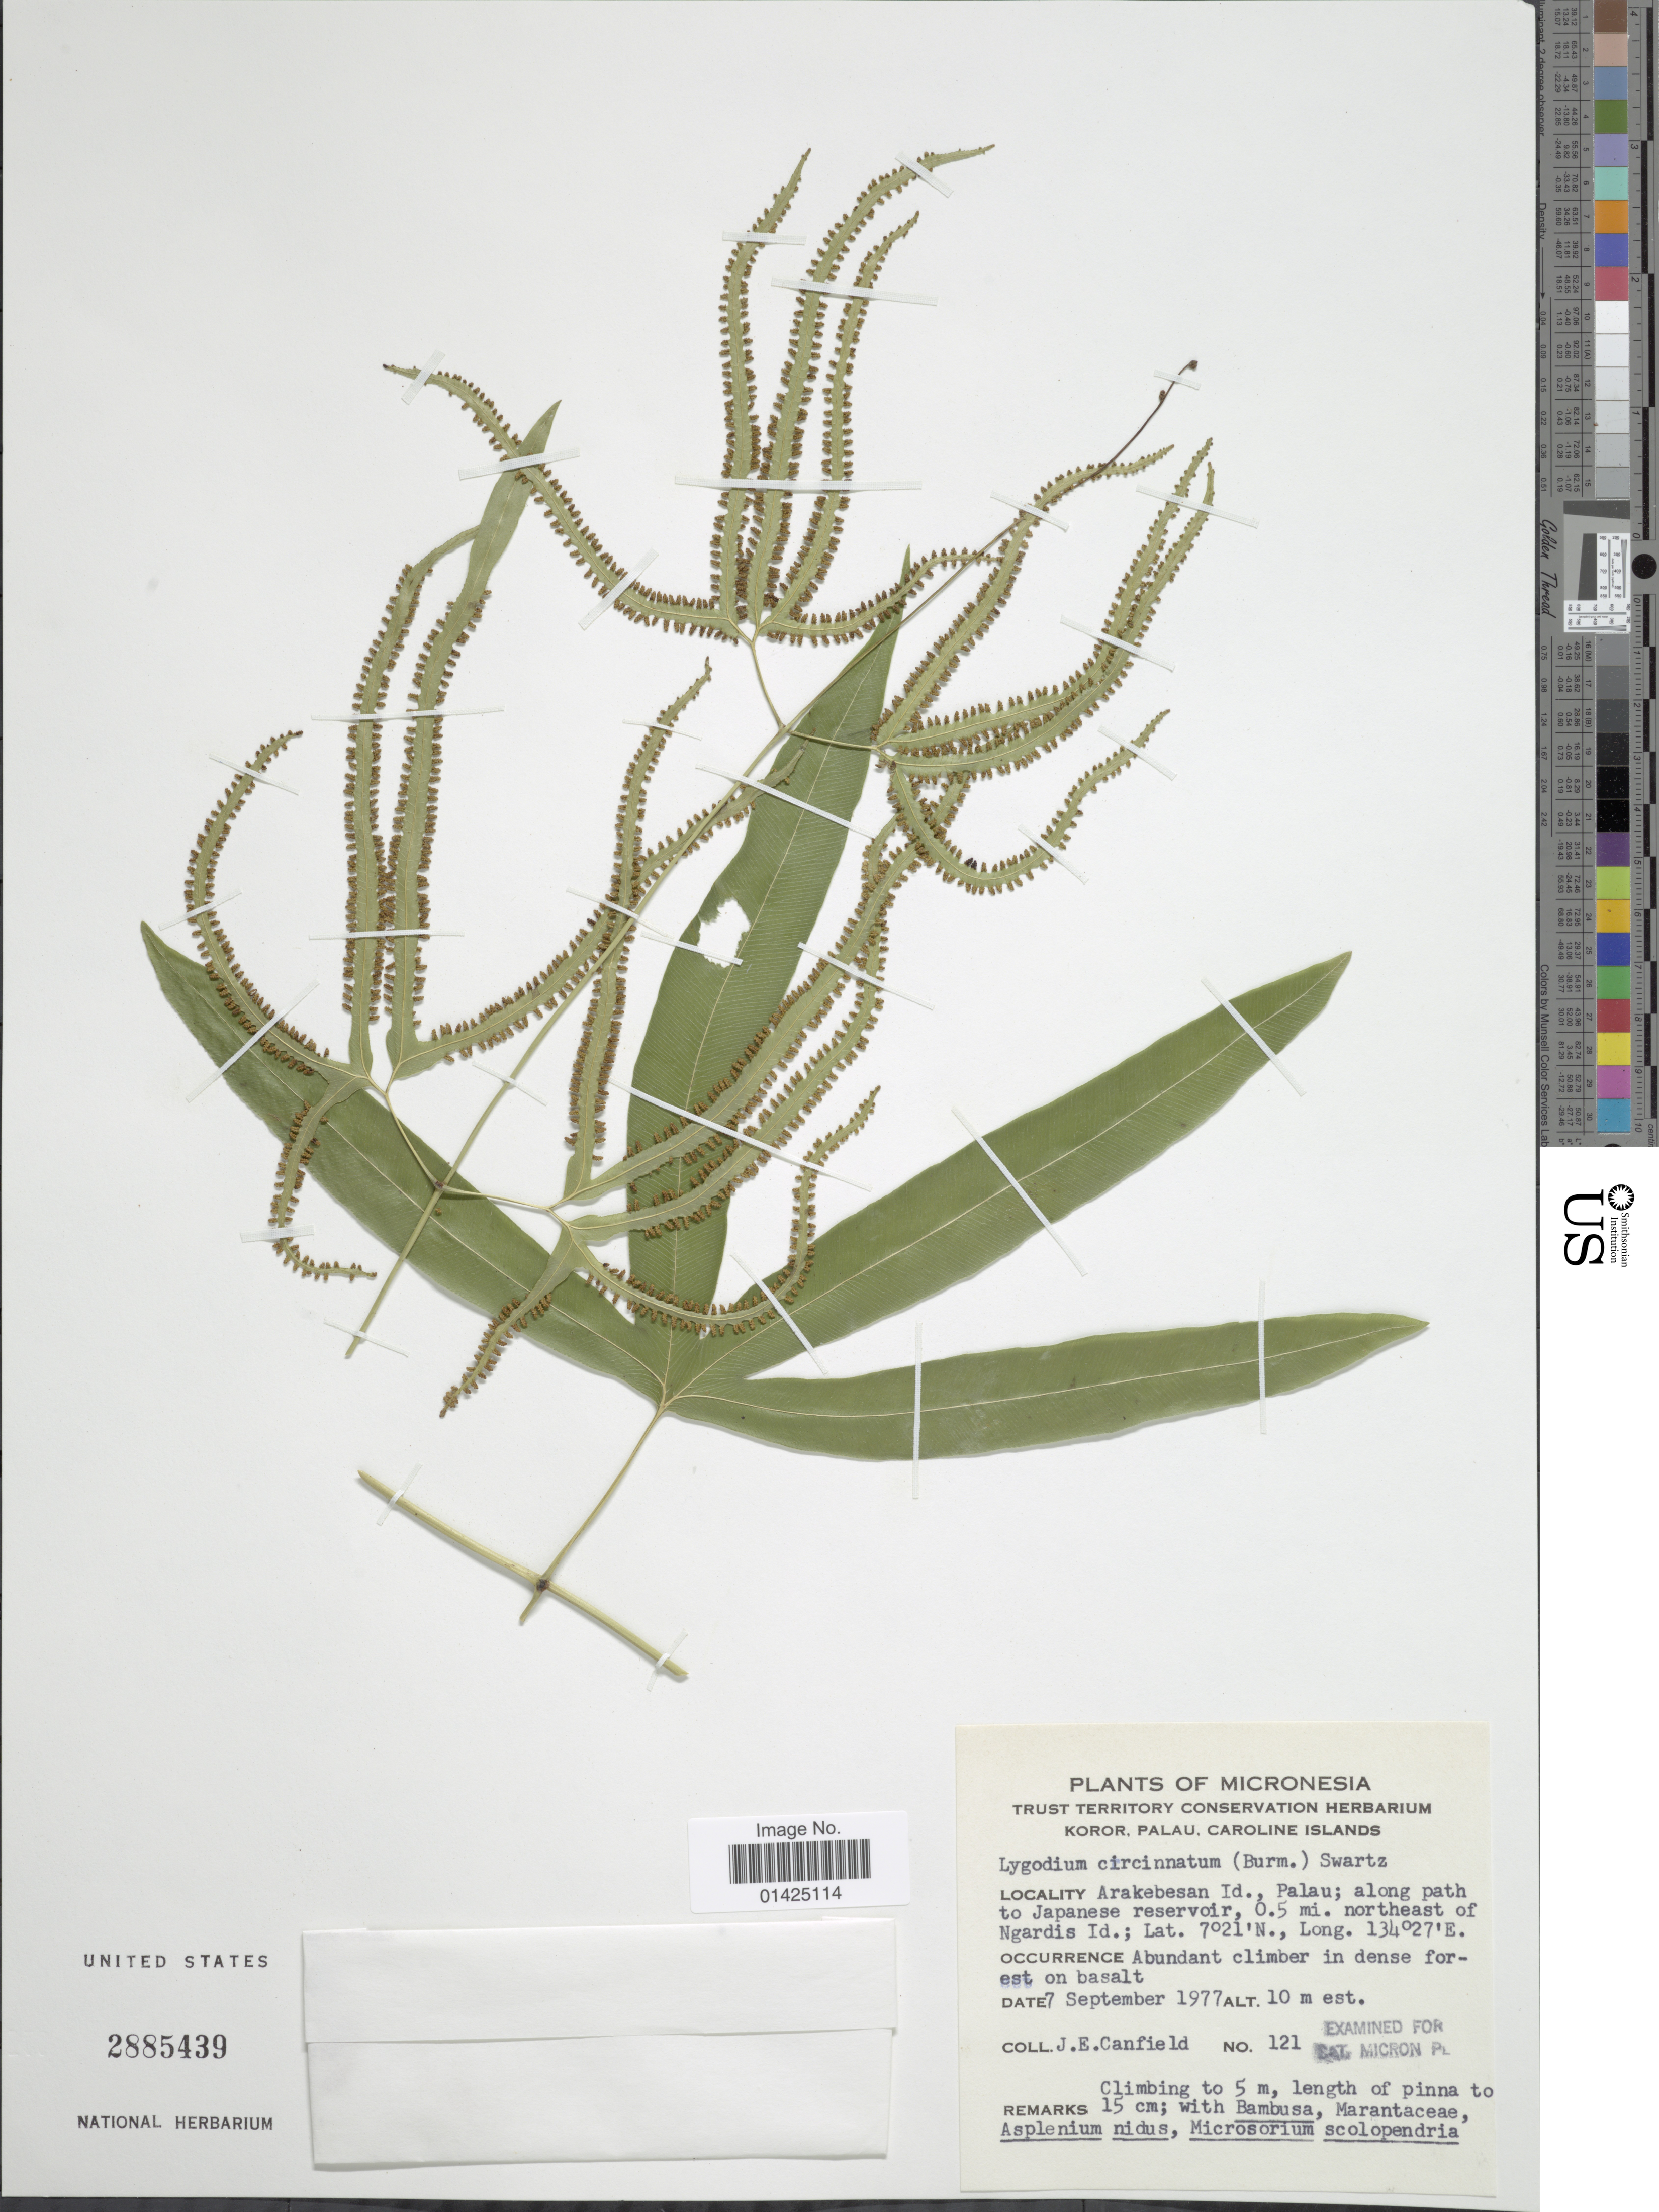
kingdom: Plantae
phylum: Tracheophyta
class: Polypodiopsida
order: Schizaeales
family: Lygodiaceae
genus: Lygodium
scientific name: Lygodium circinnatum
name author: (Burm. f.) Sw.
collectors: J. E. Canfield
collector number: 121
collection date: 1977-09-07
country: Palau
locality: Palau, along path to Japanese reservior, 05 mi. northeast of Ngardis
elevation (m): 10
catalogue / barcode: US 2885439